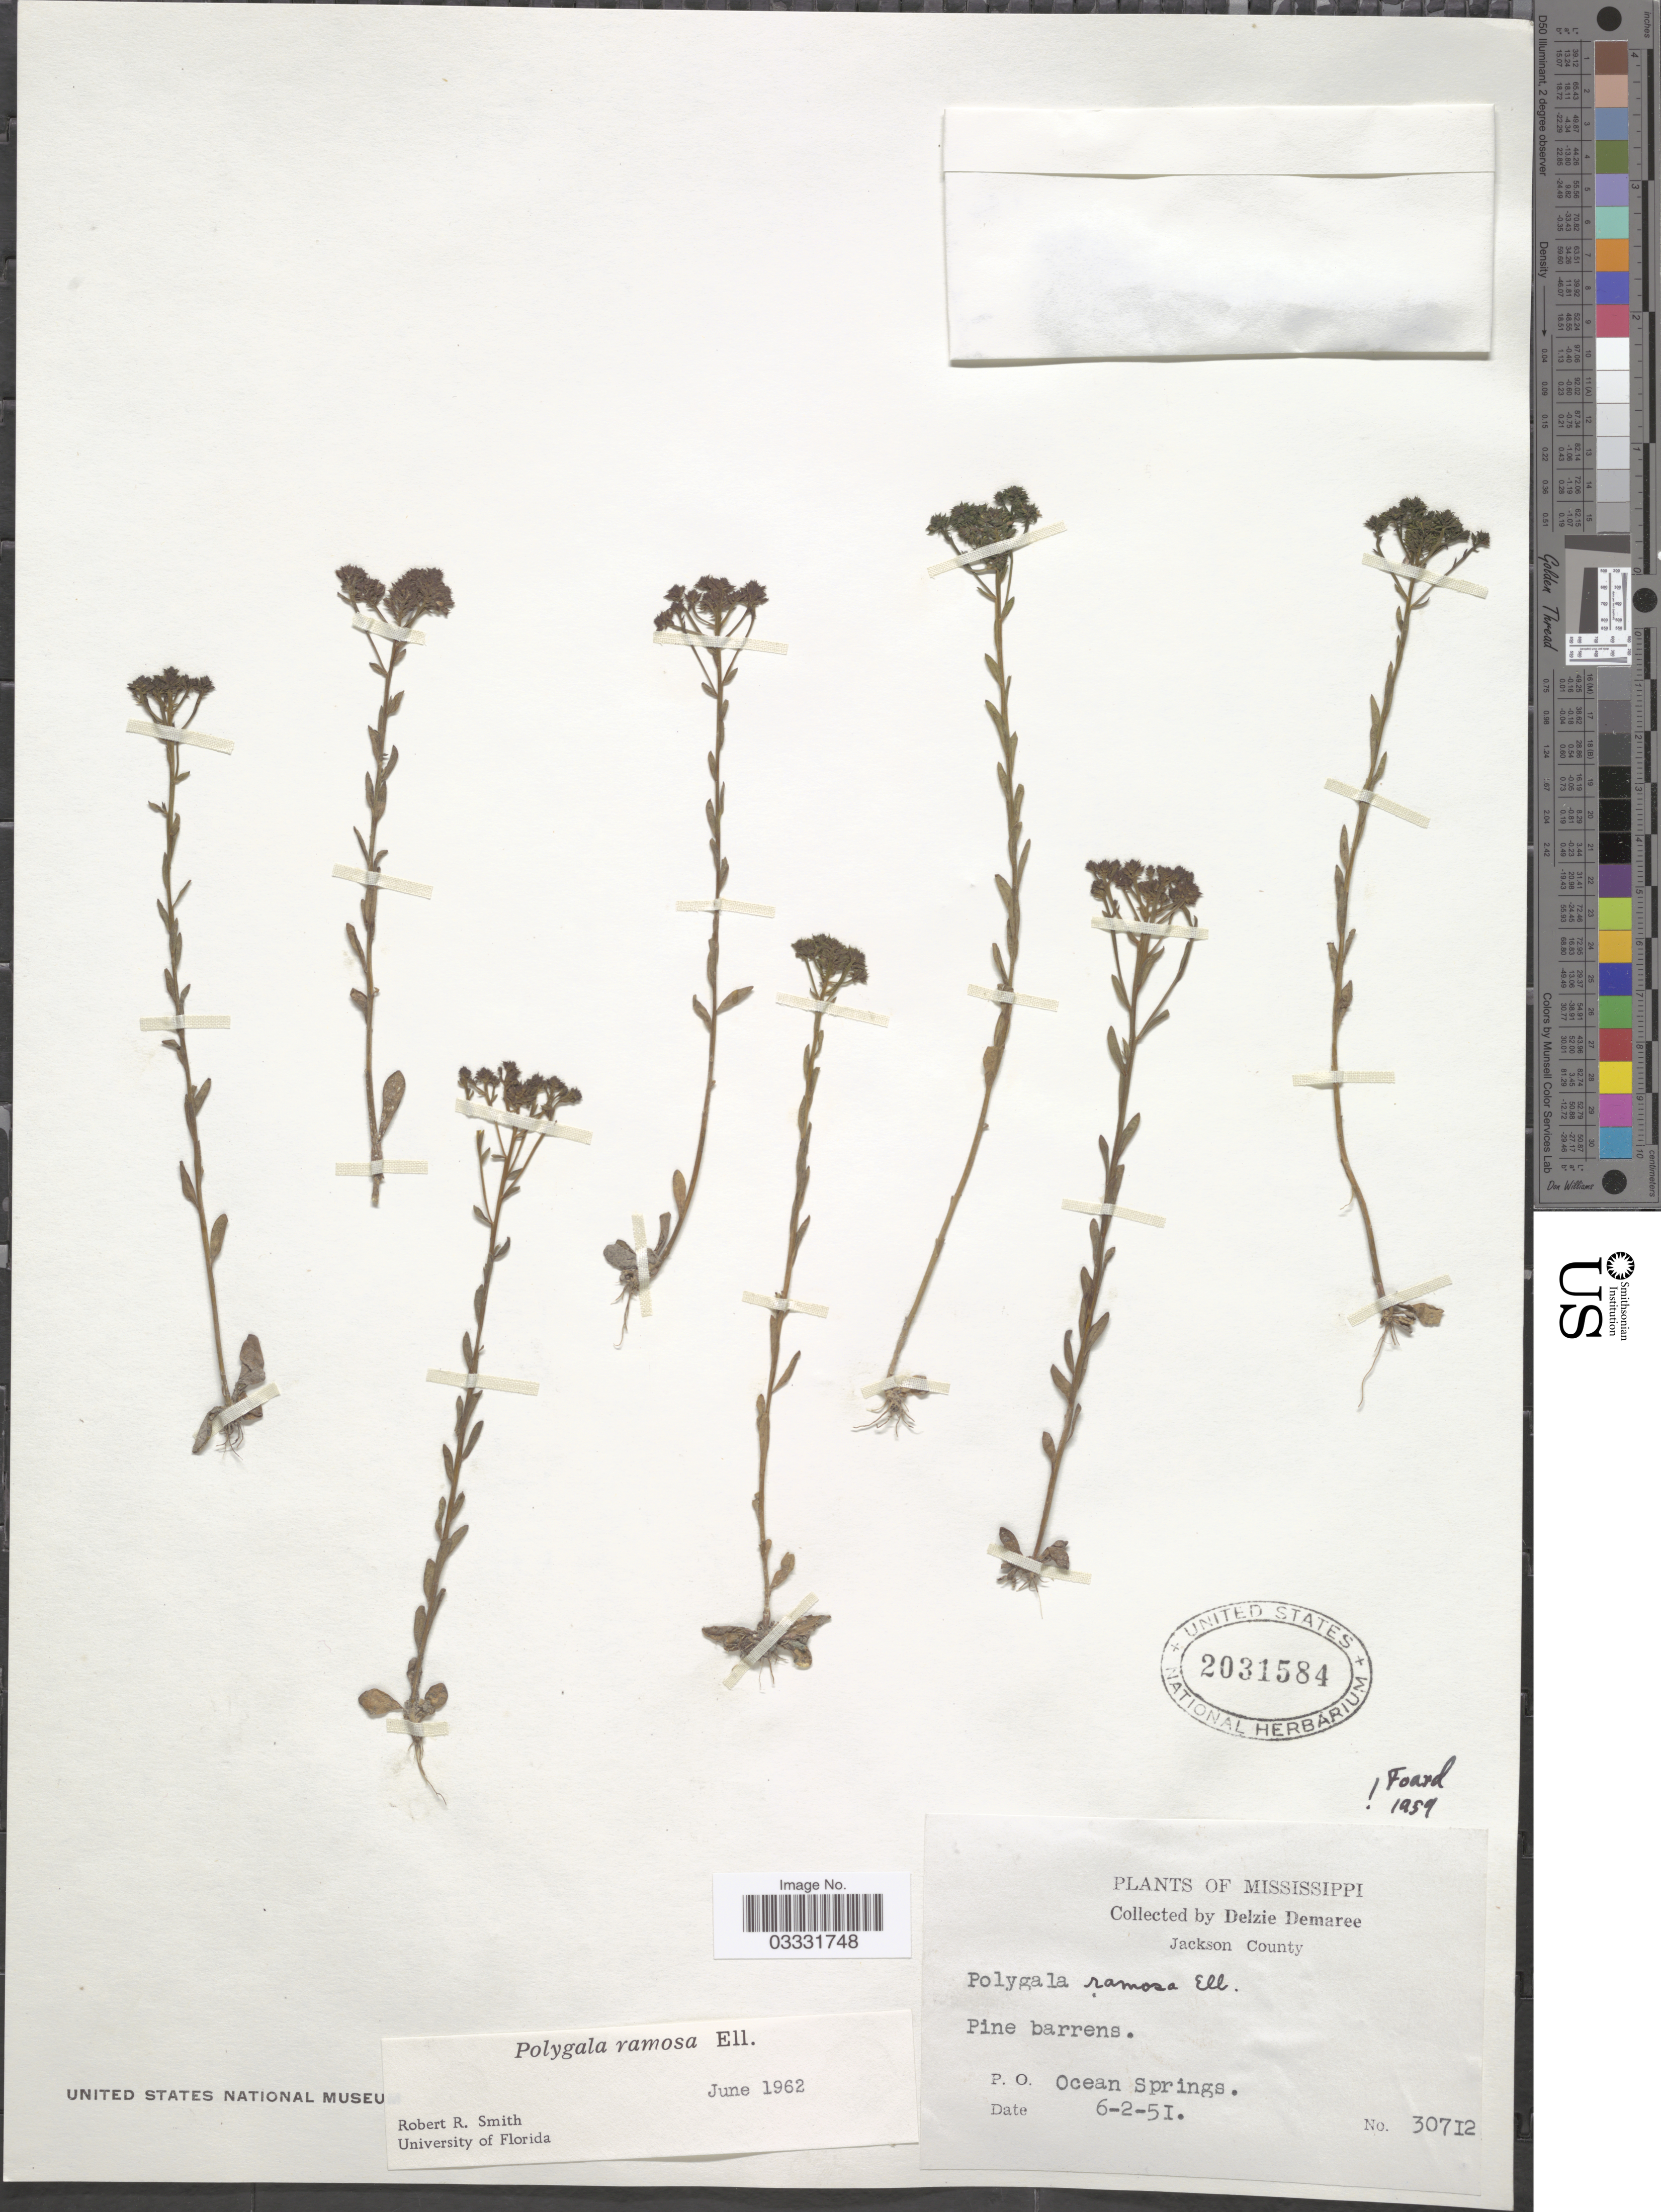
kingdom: Plantae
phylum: Tracheophyta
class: Magnoliopsida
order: Fabales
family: Polygalaceae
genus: Polygala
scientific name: Polygala ramosa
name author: Elliott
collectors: D. Demaree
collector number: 30712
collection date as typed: Transcribed d/m/y: 2/6/51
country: United States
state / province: Mississippi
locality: Jackson County. P. O. Ocean Springs.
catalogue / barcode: US 2031584